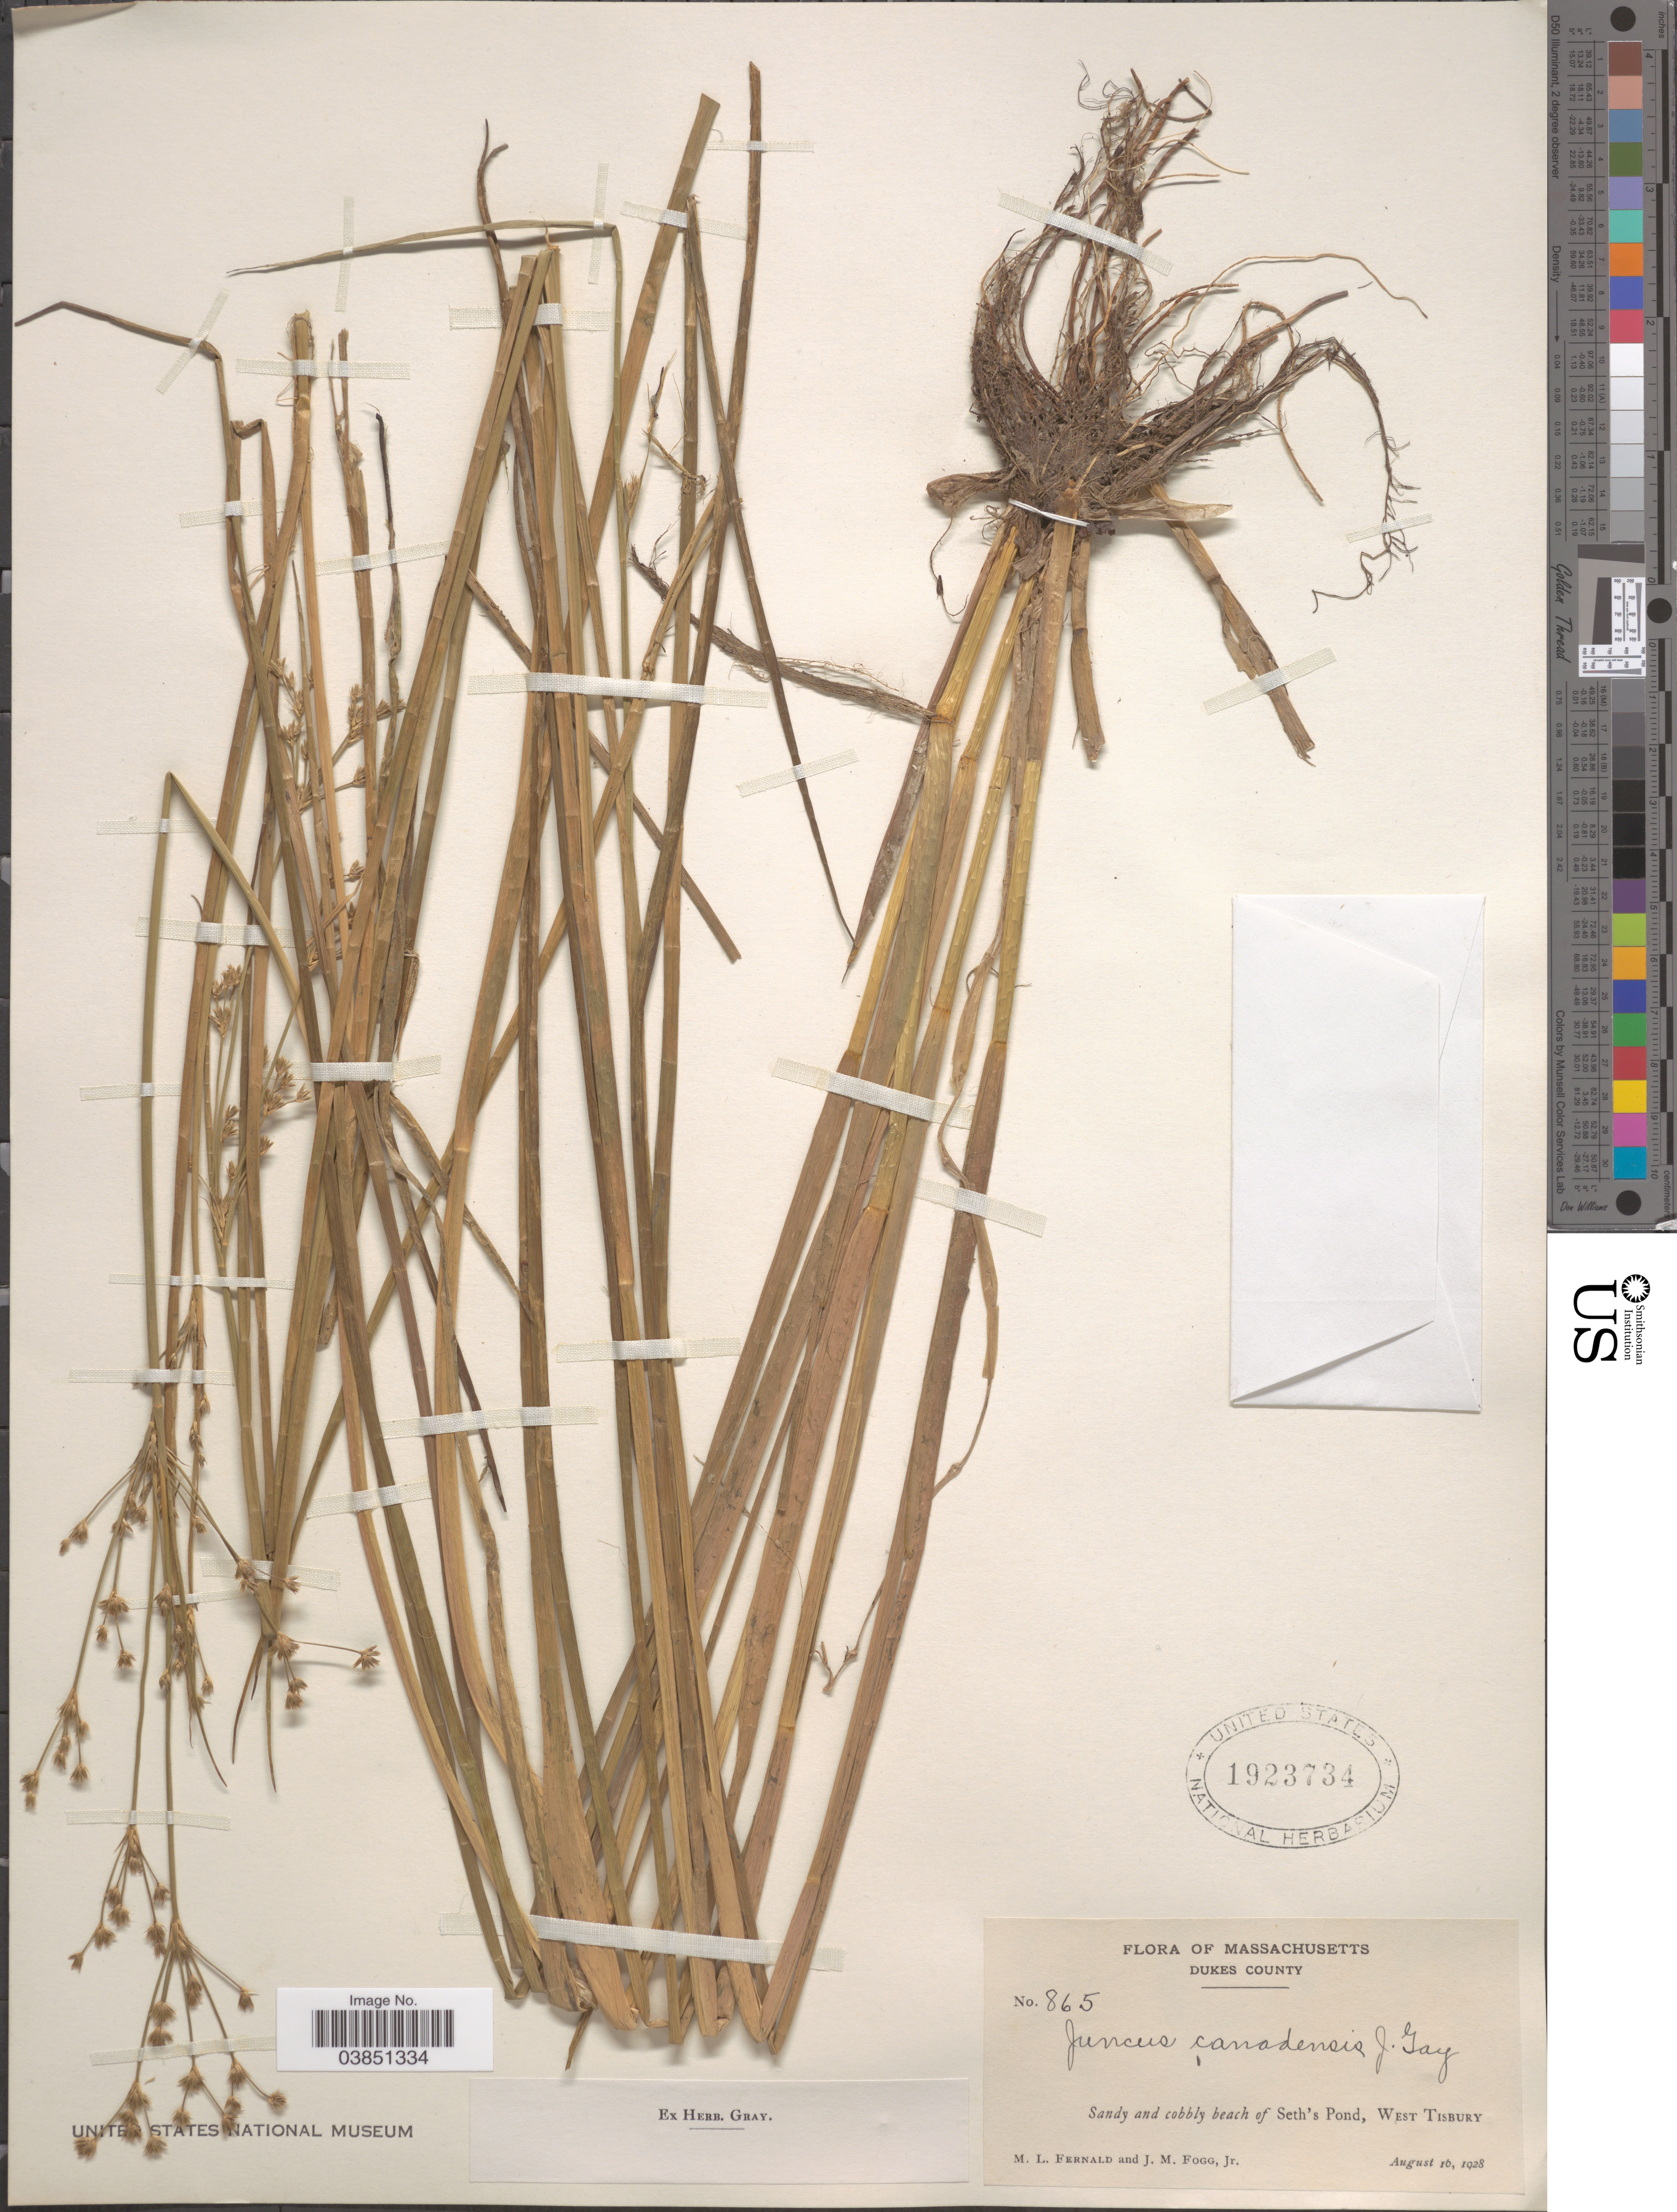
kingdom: Plantae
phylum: Tracheophyta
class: Liliopsida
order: Poales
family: Juncaceae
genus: Juncus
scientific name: Juncus canadensis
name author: J. Gay ex Laharpe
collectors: M. L. Fernald & J. Fogg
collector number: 865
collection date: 1928-08-16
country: United States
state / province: Massachusetts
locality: Dukes County. Sandy and cobbly beach of Seth's Pond, West Tisbury.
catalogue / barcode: US 1923734